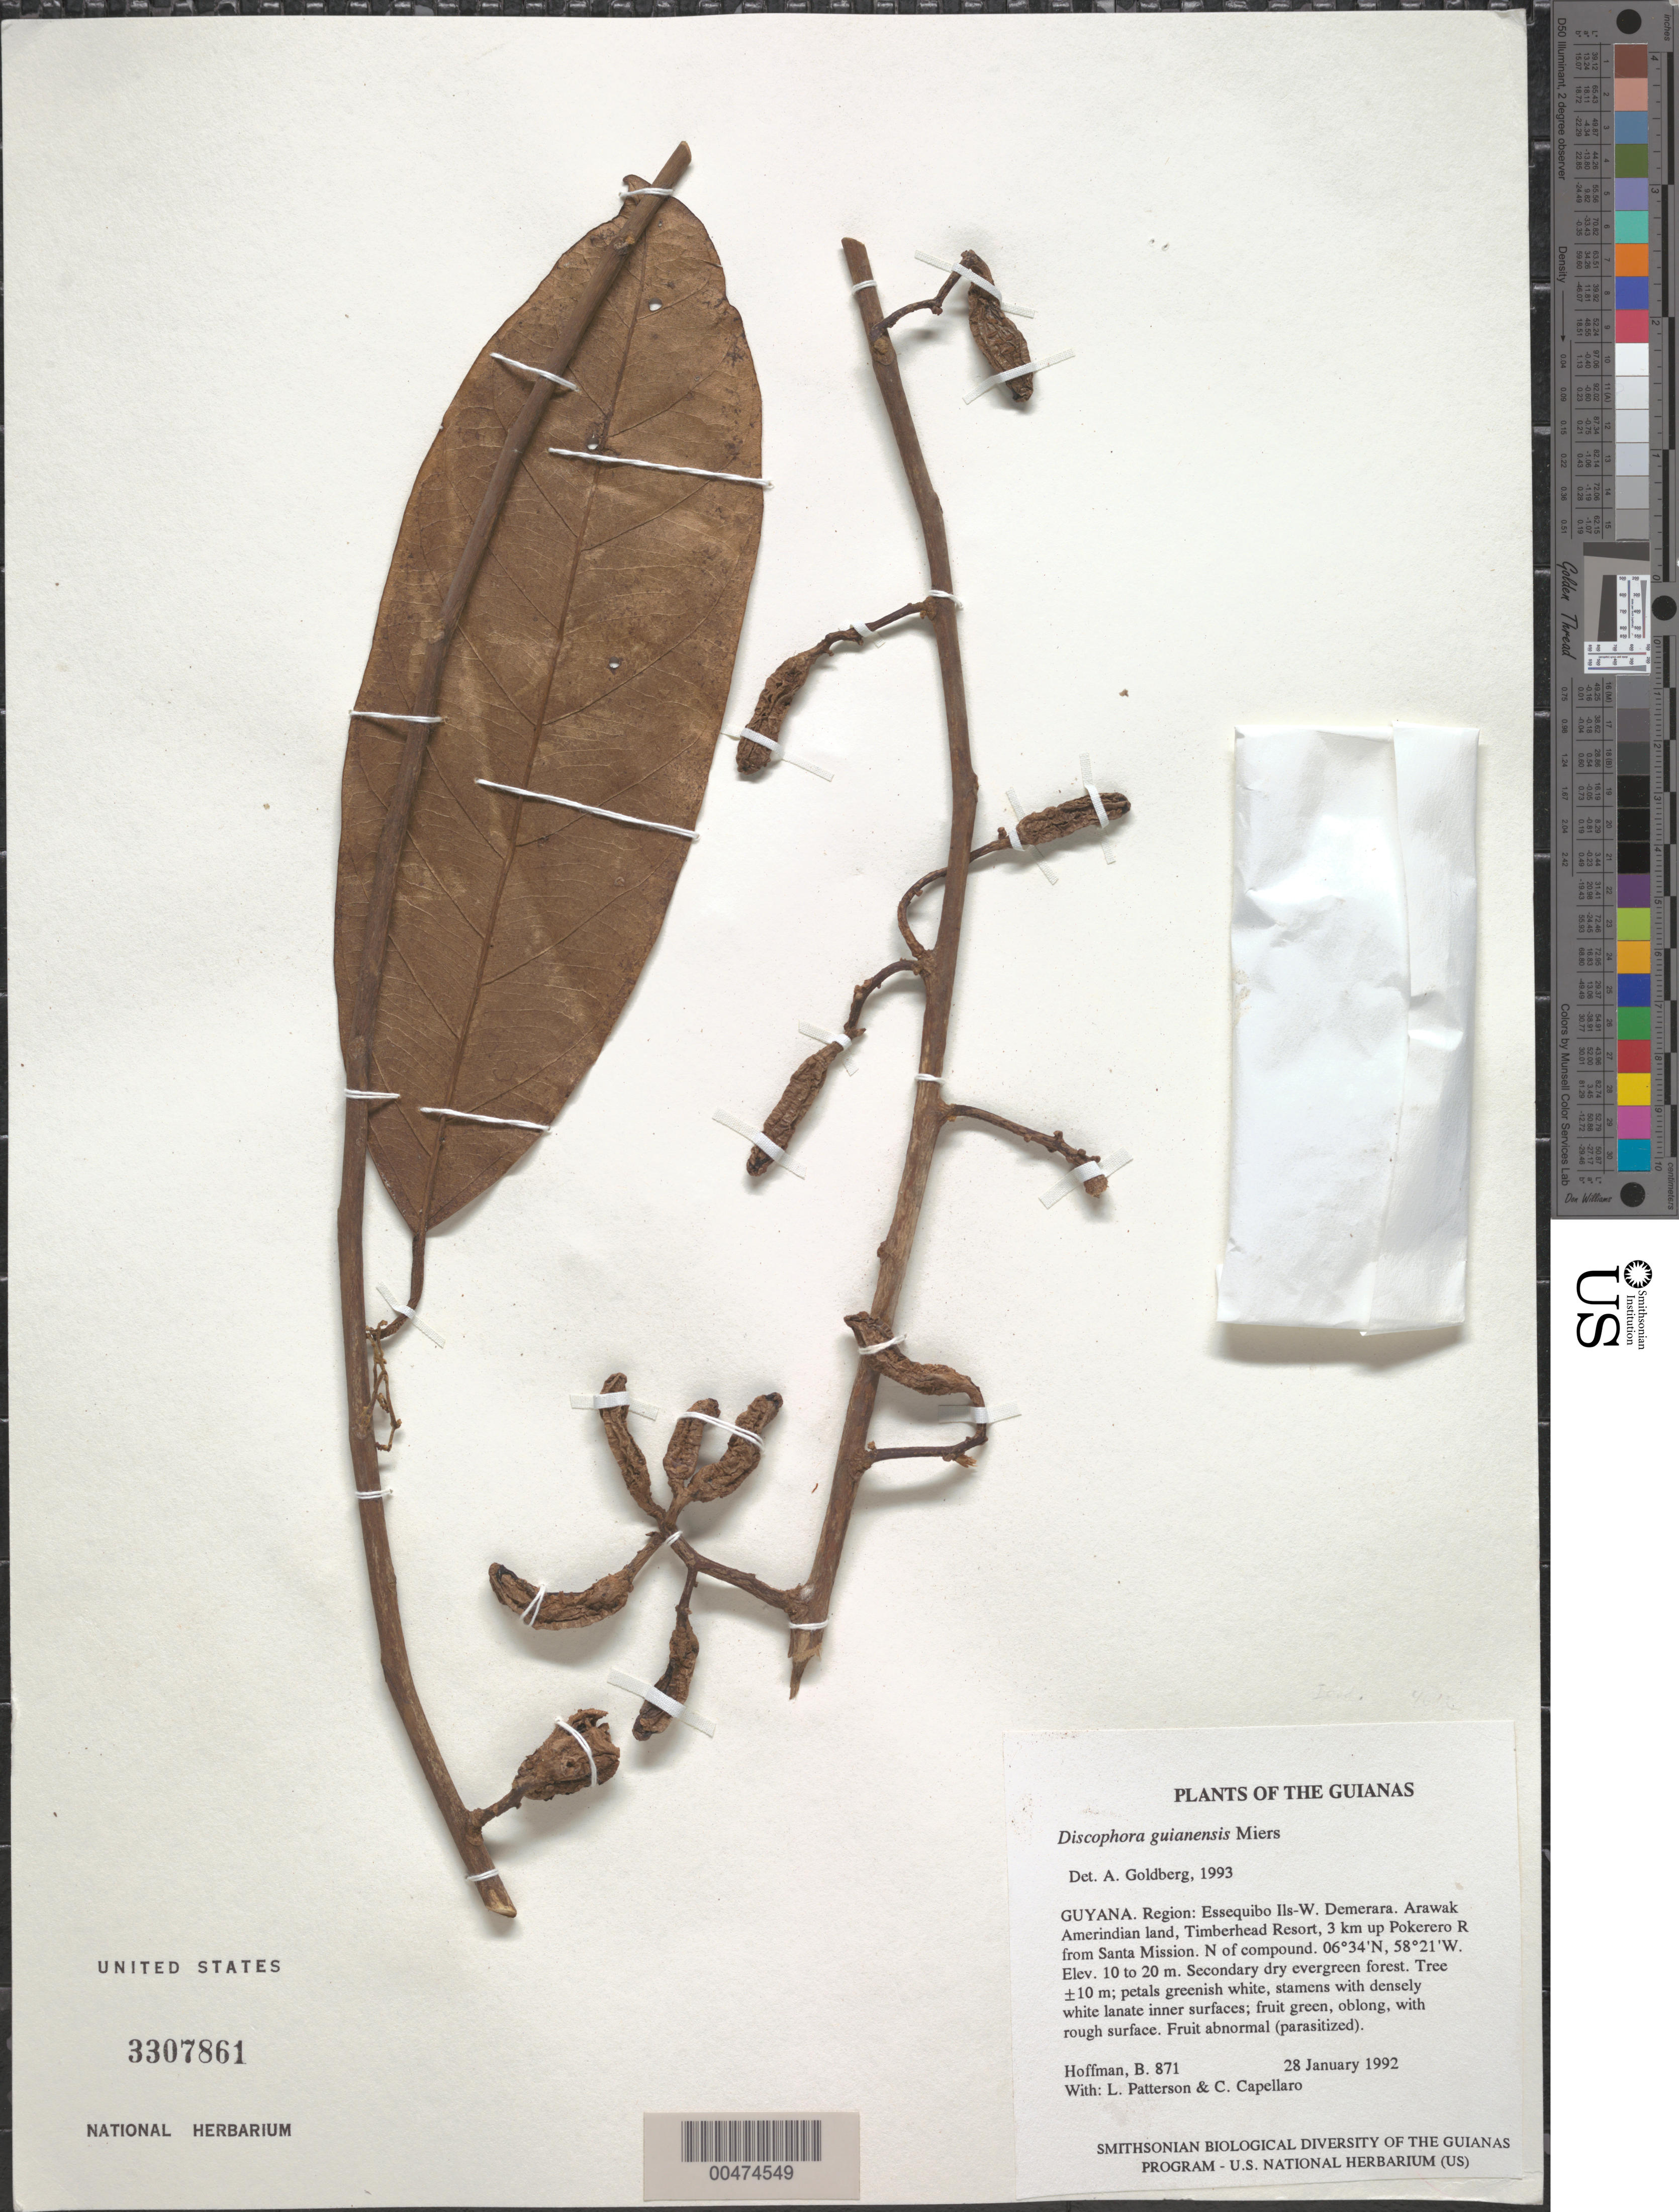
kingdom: Plantae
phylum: Tracheophyta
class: Magnoliopsida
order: Cardiopteridales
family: Stemonuraceae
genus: Discophora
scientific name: Discophora guianensis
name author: Miers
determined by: Goldberg, Aaron, (US), NMNH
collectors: B. Hoffman, L. Patterson & C. Capellaro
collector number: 871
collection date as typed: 28 January 1992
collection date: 1992-01-28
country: Guyana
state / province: Essequibo Isl-W. Demerara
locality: Arawak Amerindian land, Timberhead Resort, 3 km up Pokerero River from Santa Mission. N of compound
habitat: Secondary dry evergreen forest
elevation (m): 10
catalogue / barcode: US 3307861